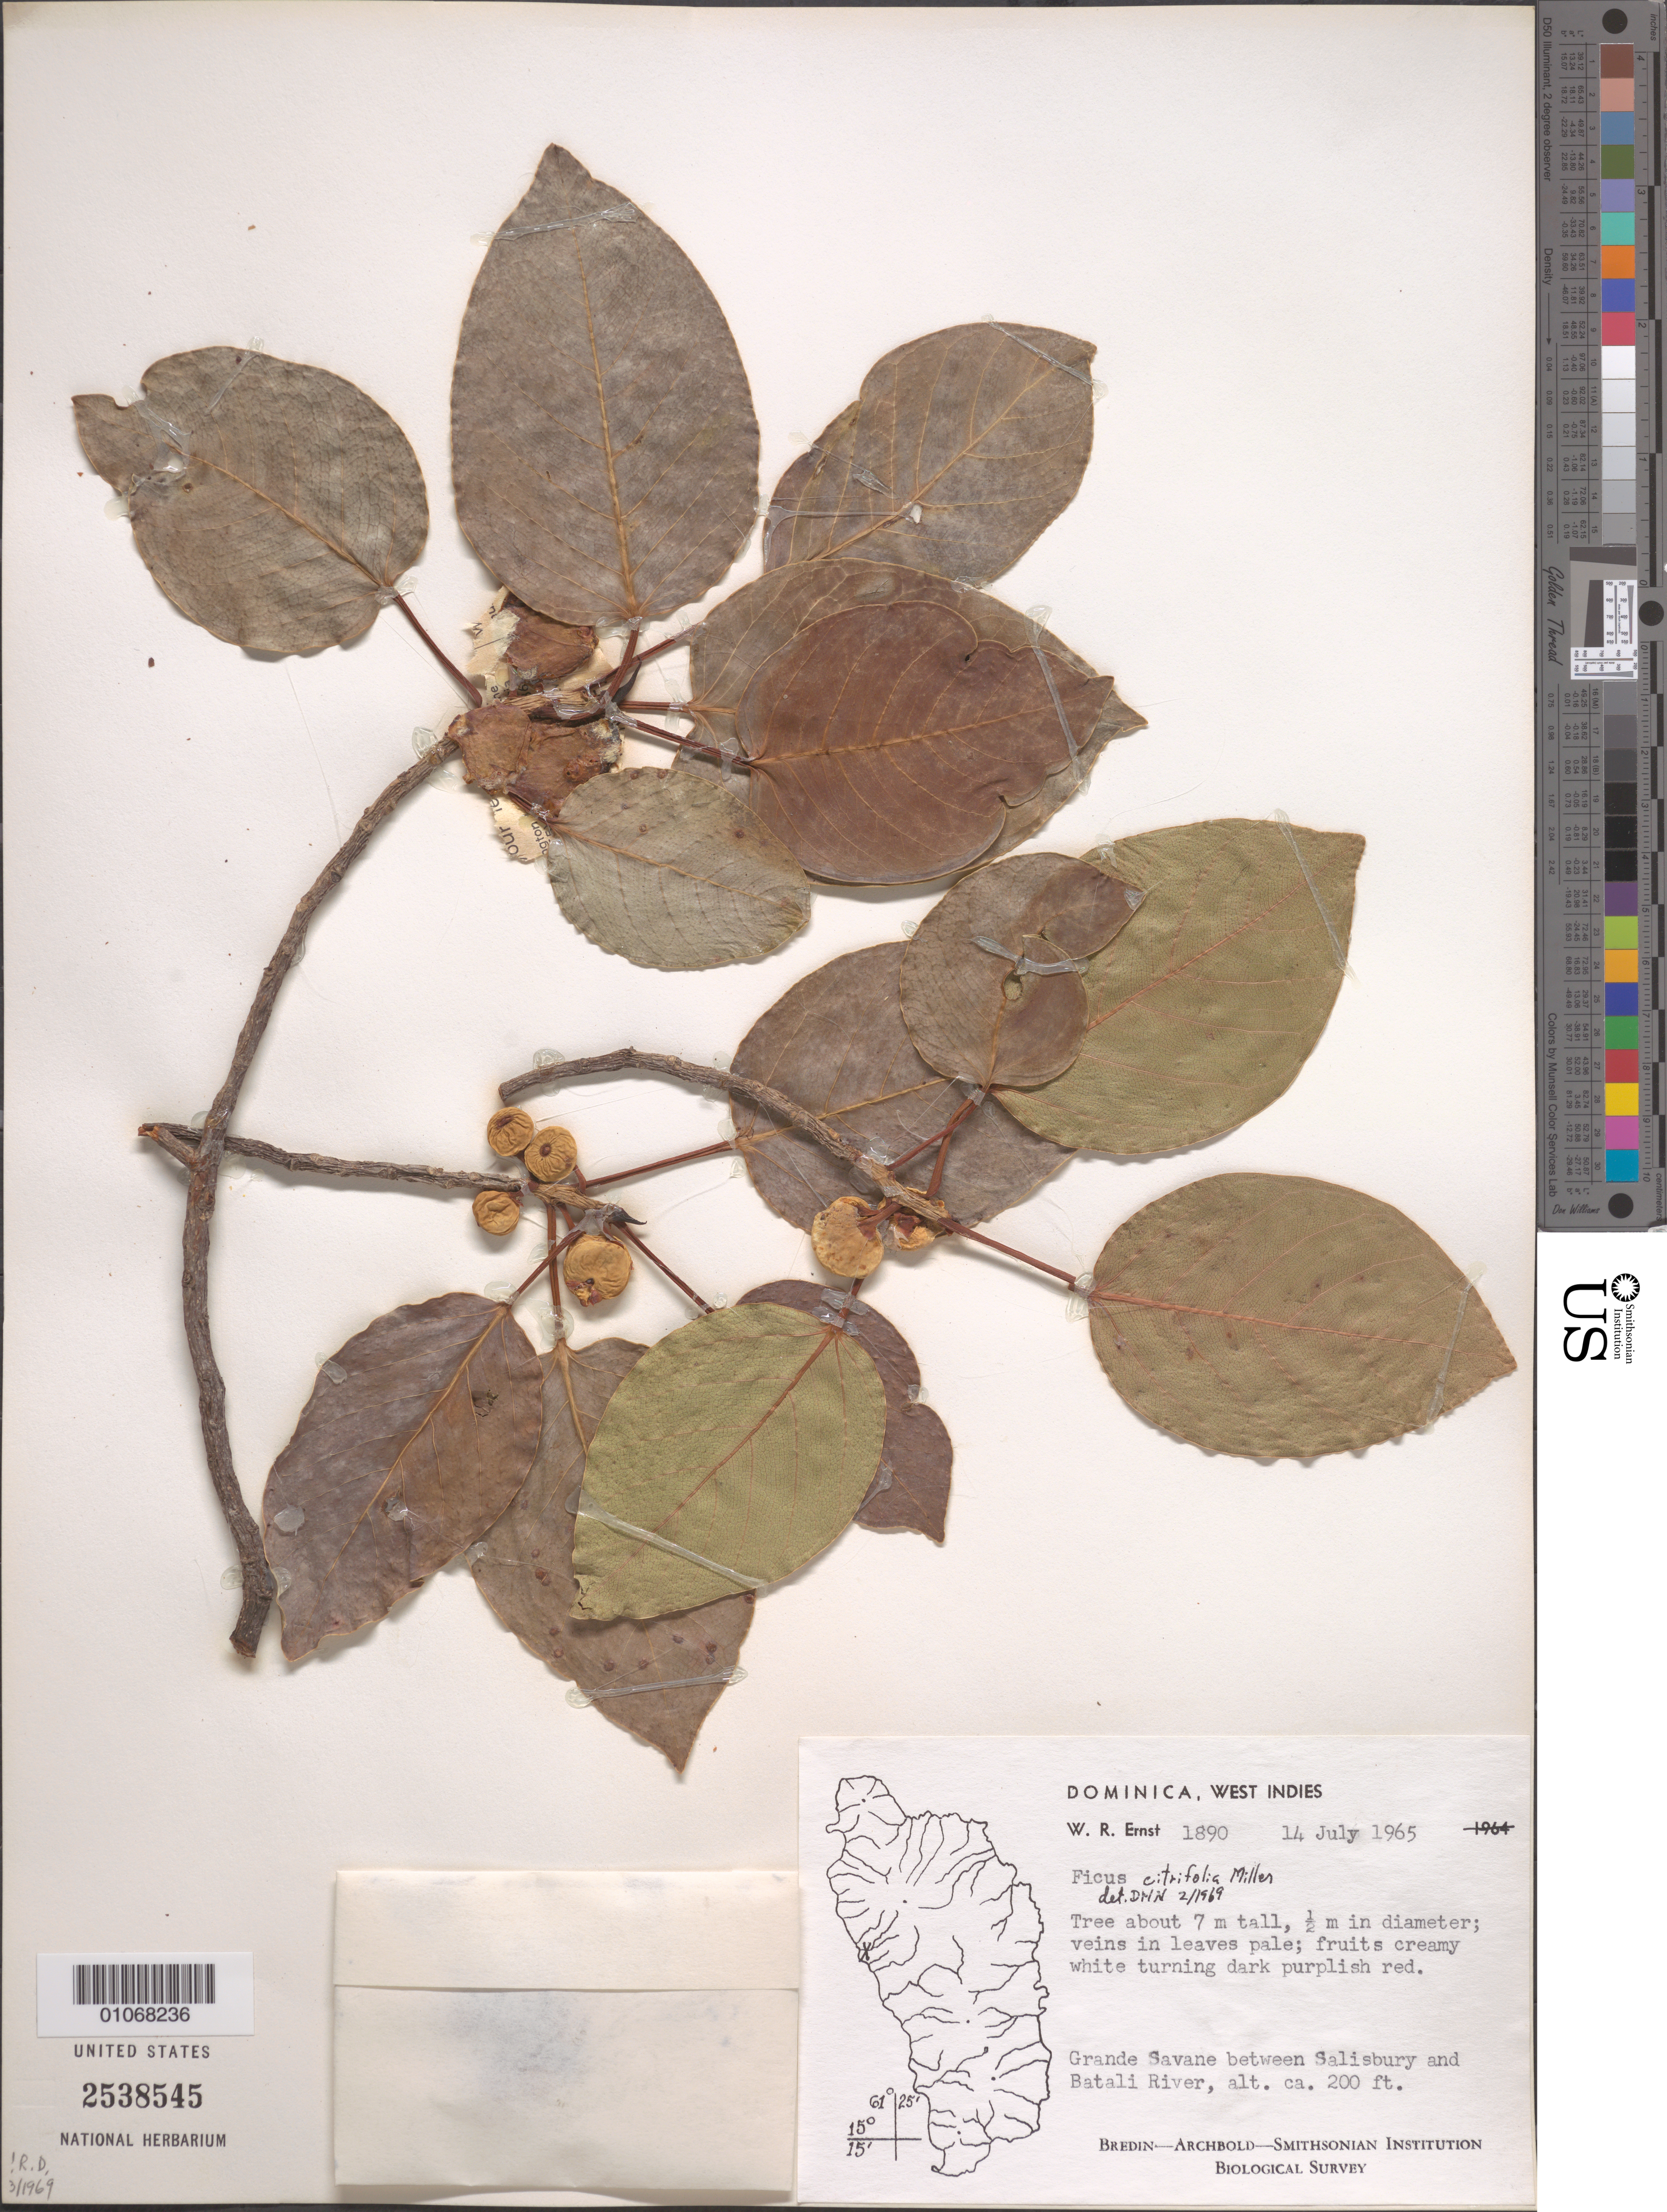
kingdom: Plantae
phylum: Tracheophyta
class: Magnoliopsida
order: Rosales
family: Moraceae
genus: Ficus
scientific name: Ficus citrifolia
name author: Mill.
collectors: W. R. Ernst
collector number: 1890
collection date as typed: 14 Jul 1965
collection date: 1965-07-14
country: Dominica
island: Dominica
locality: Grande savanna between Salisbury and Batali River,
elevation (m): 61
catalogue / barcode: US 2538545